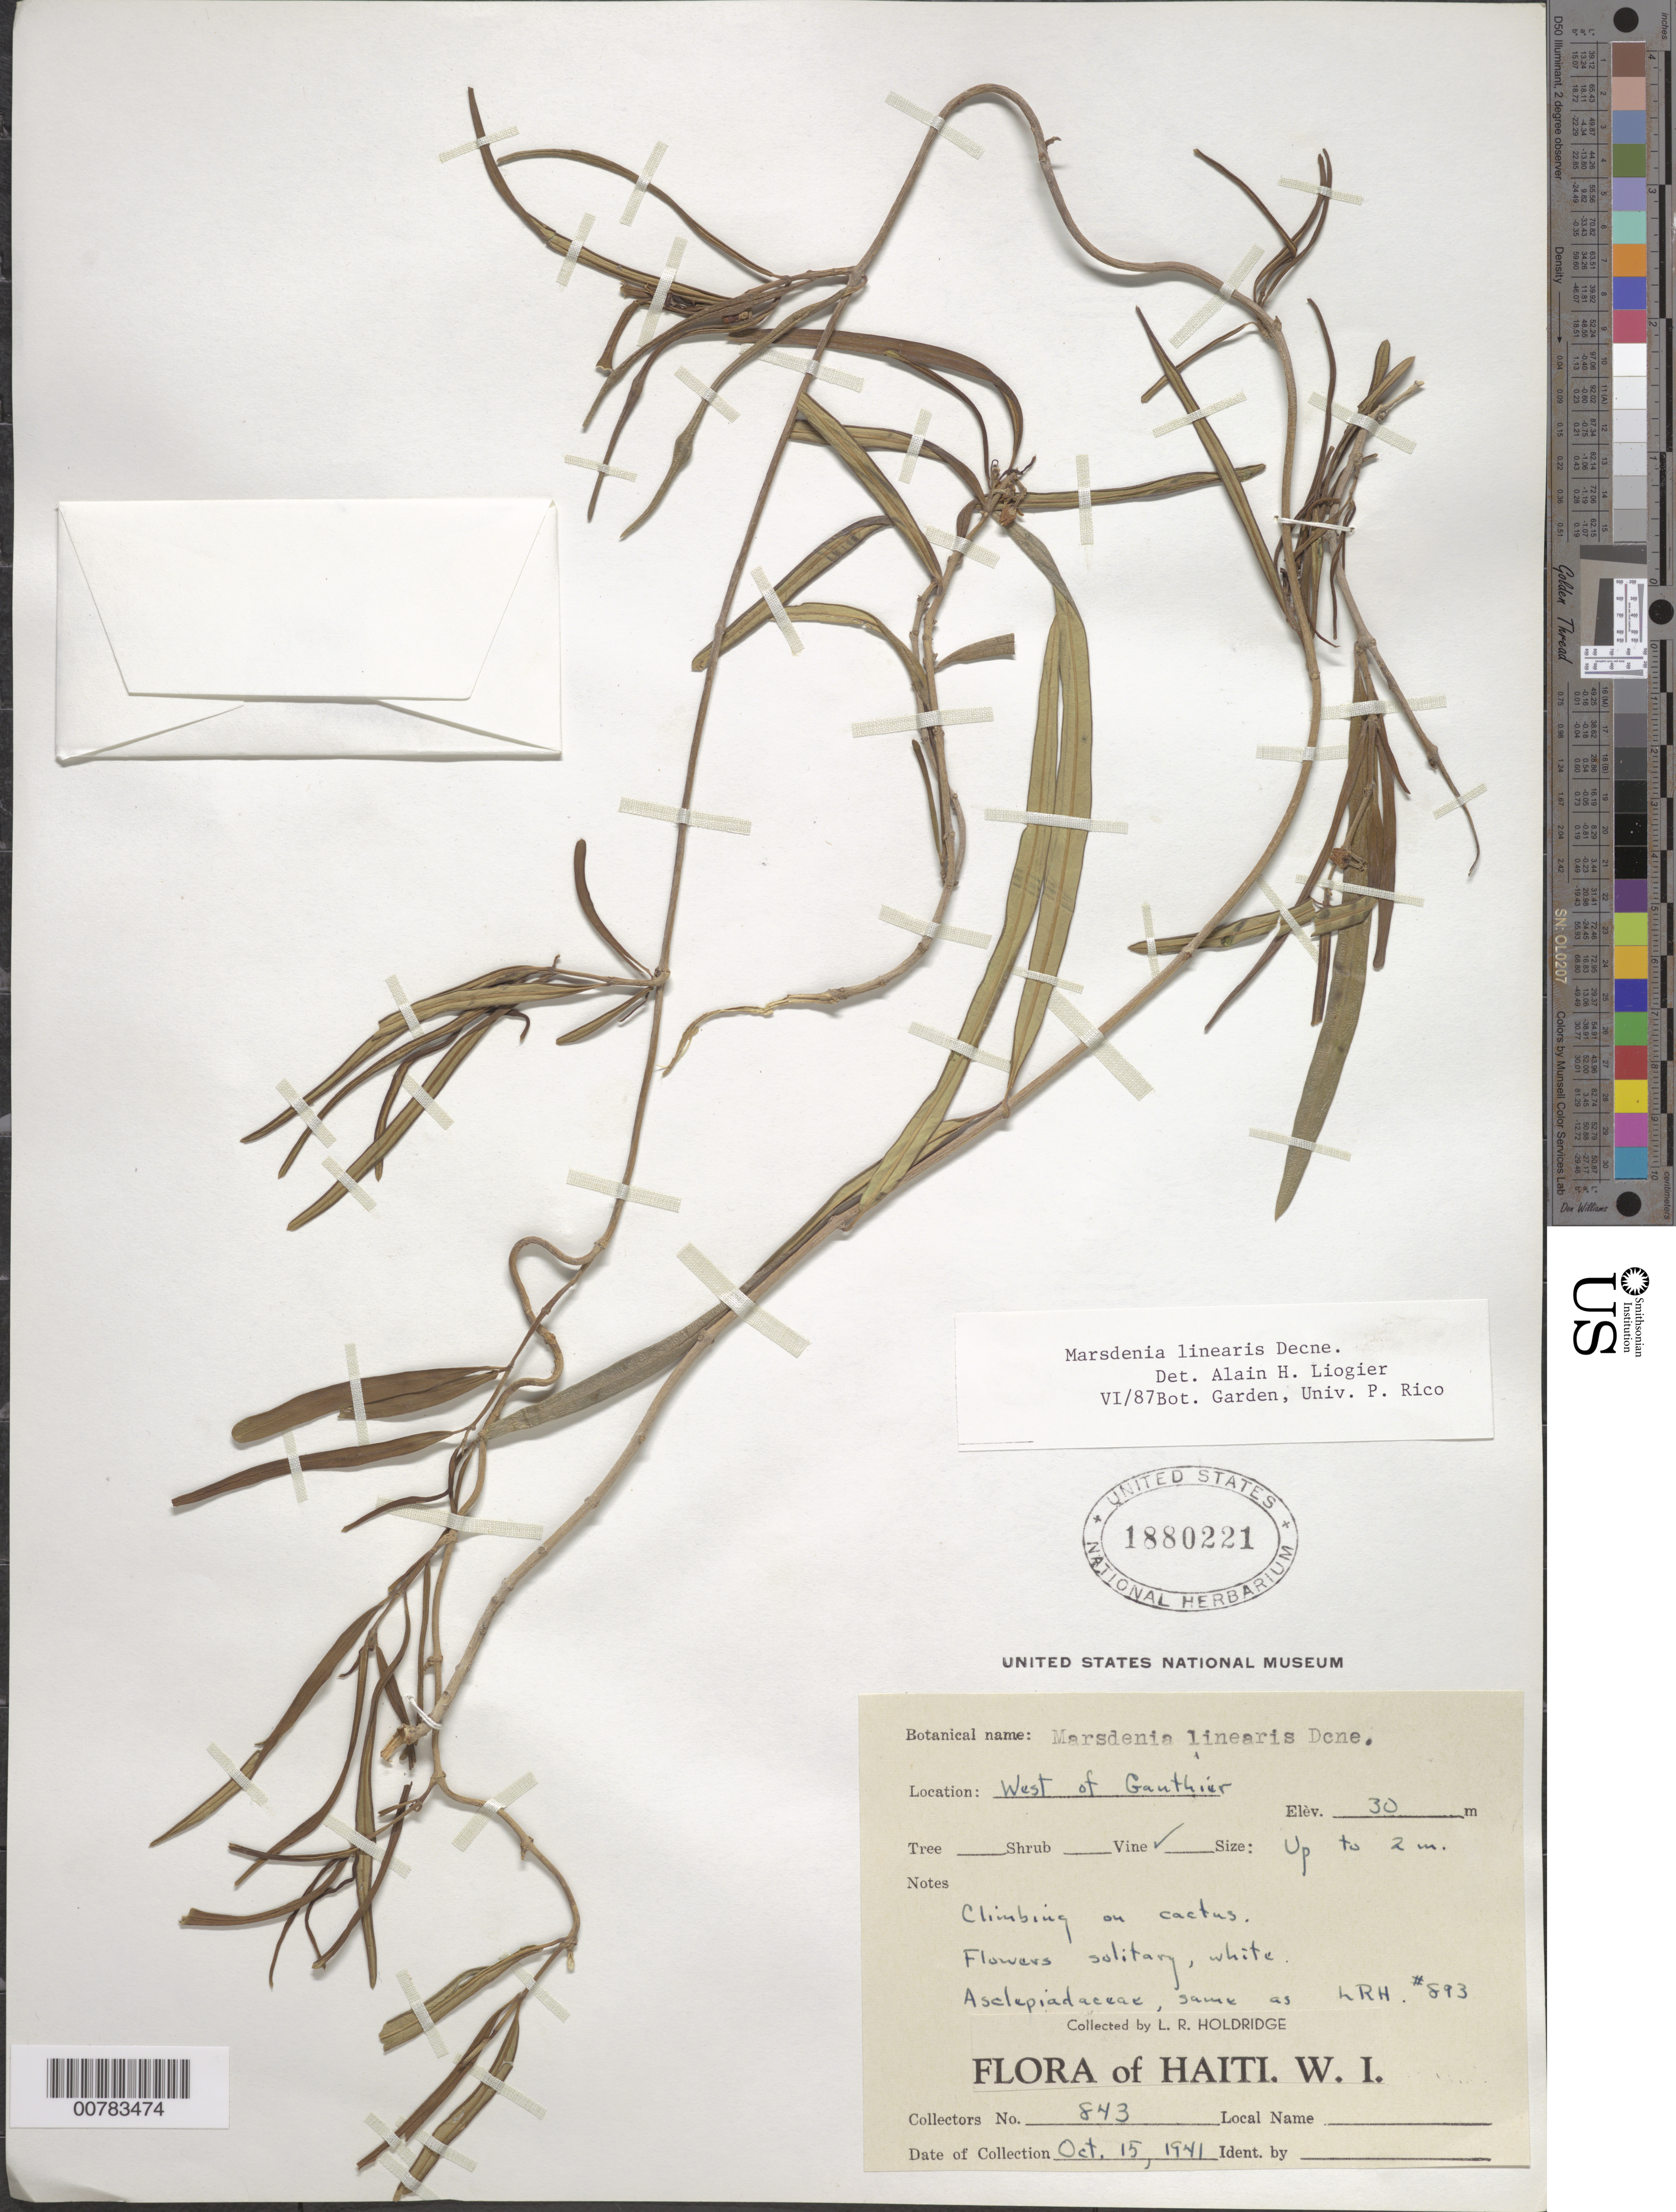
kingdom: Plantae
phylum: Tracheophyta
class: Magnoliopsida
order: Gentianales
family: Apocynaceae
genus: Marsdenia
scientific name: Marsdenia linearis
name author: Decne.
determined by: Liogier, Alain H.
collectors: L. Holdridge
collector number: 843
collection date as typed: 15 Oct 1941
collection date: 1941-10-15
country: Haiti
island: Hispaniola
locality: West of Gauthier.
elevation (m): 30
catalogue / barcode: US 1880221